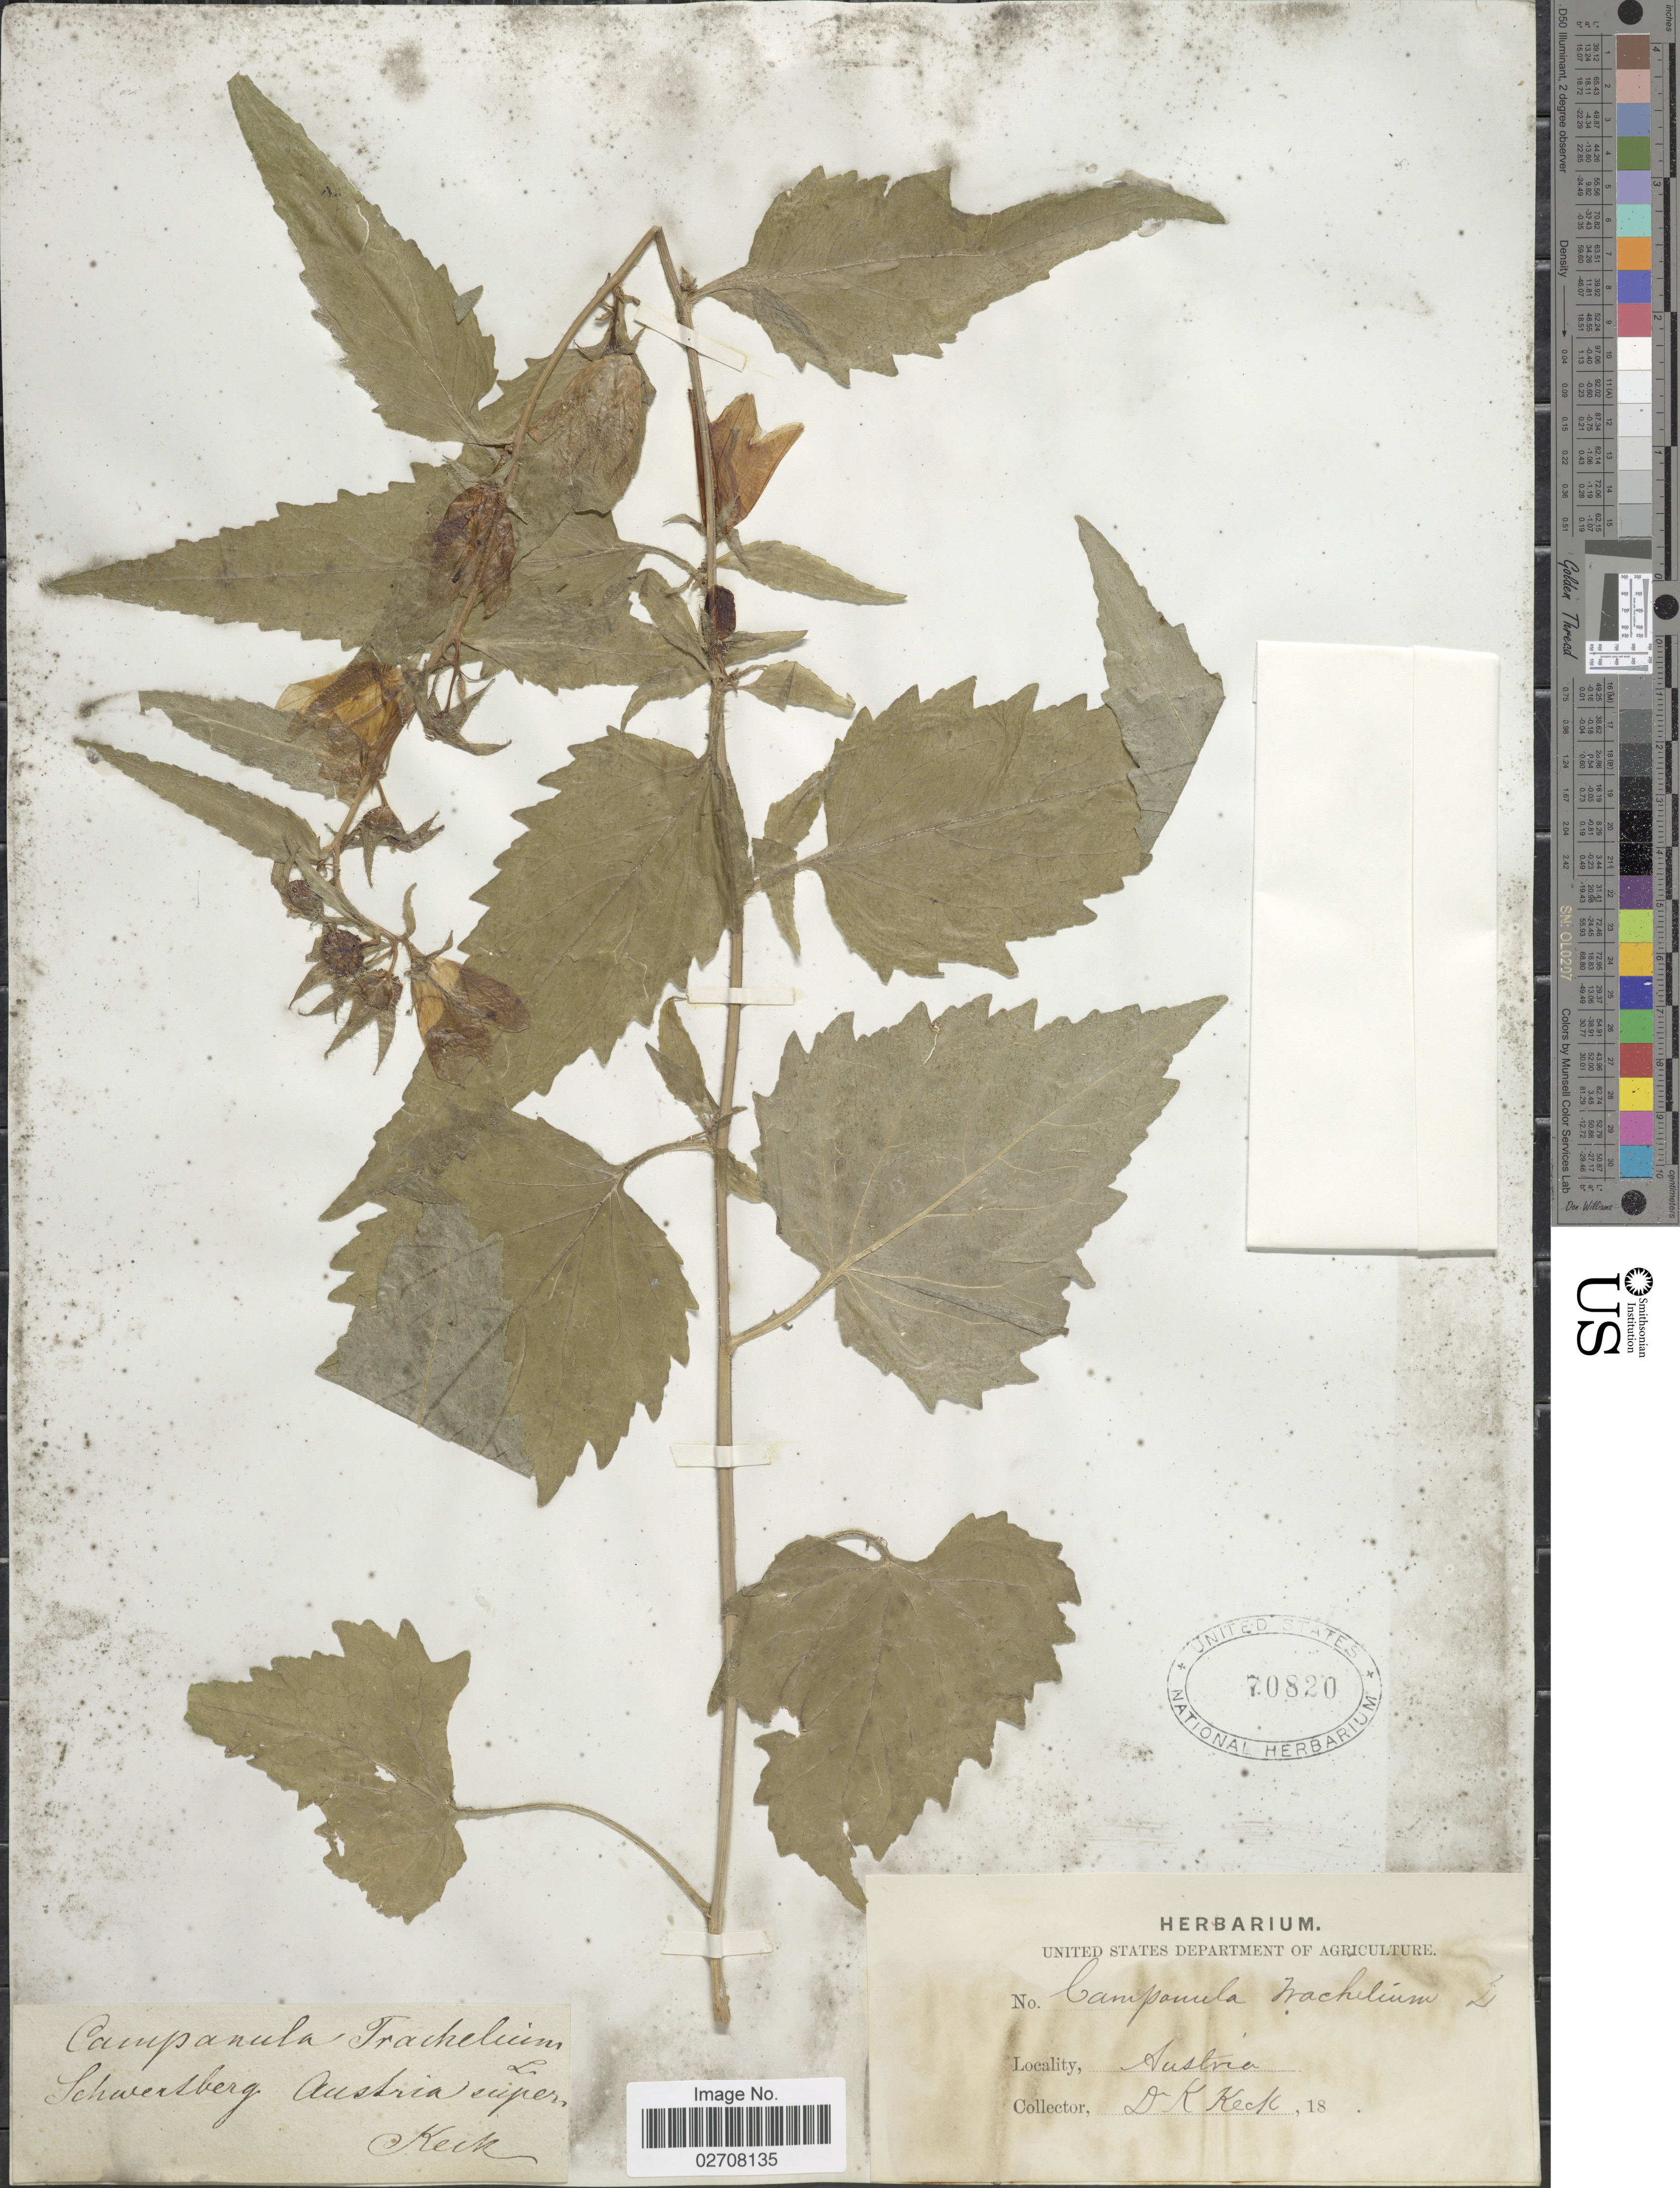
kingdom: Plantae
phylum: Tracheophyta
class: Magnoliopsida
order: Asterales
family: Campanulaceae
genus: Campanula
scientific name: Campanula trachelium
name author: L.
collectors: K. Keck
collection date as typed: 18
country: Austria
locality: Schwertberg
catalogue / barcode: US 70820